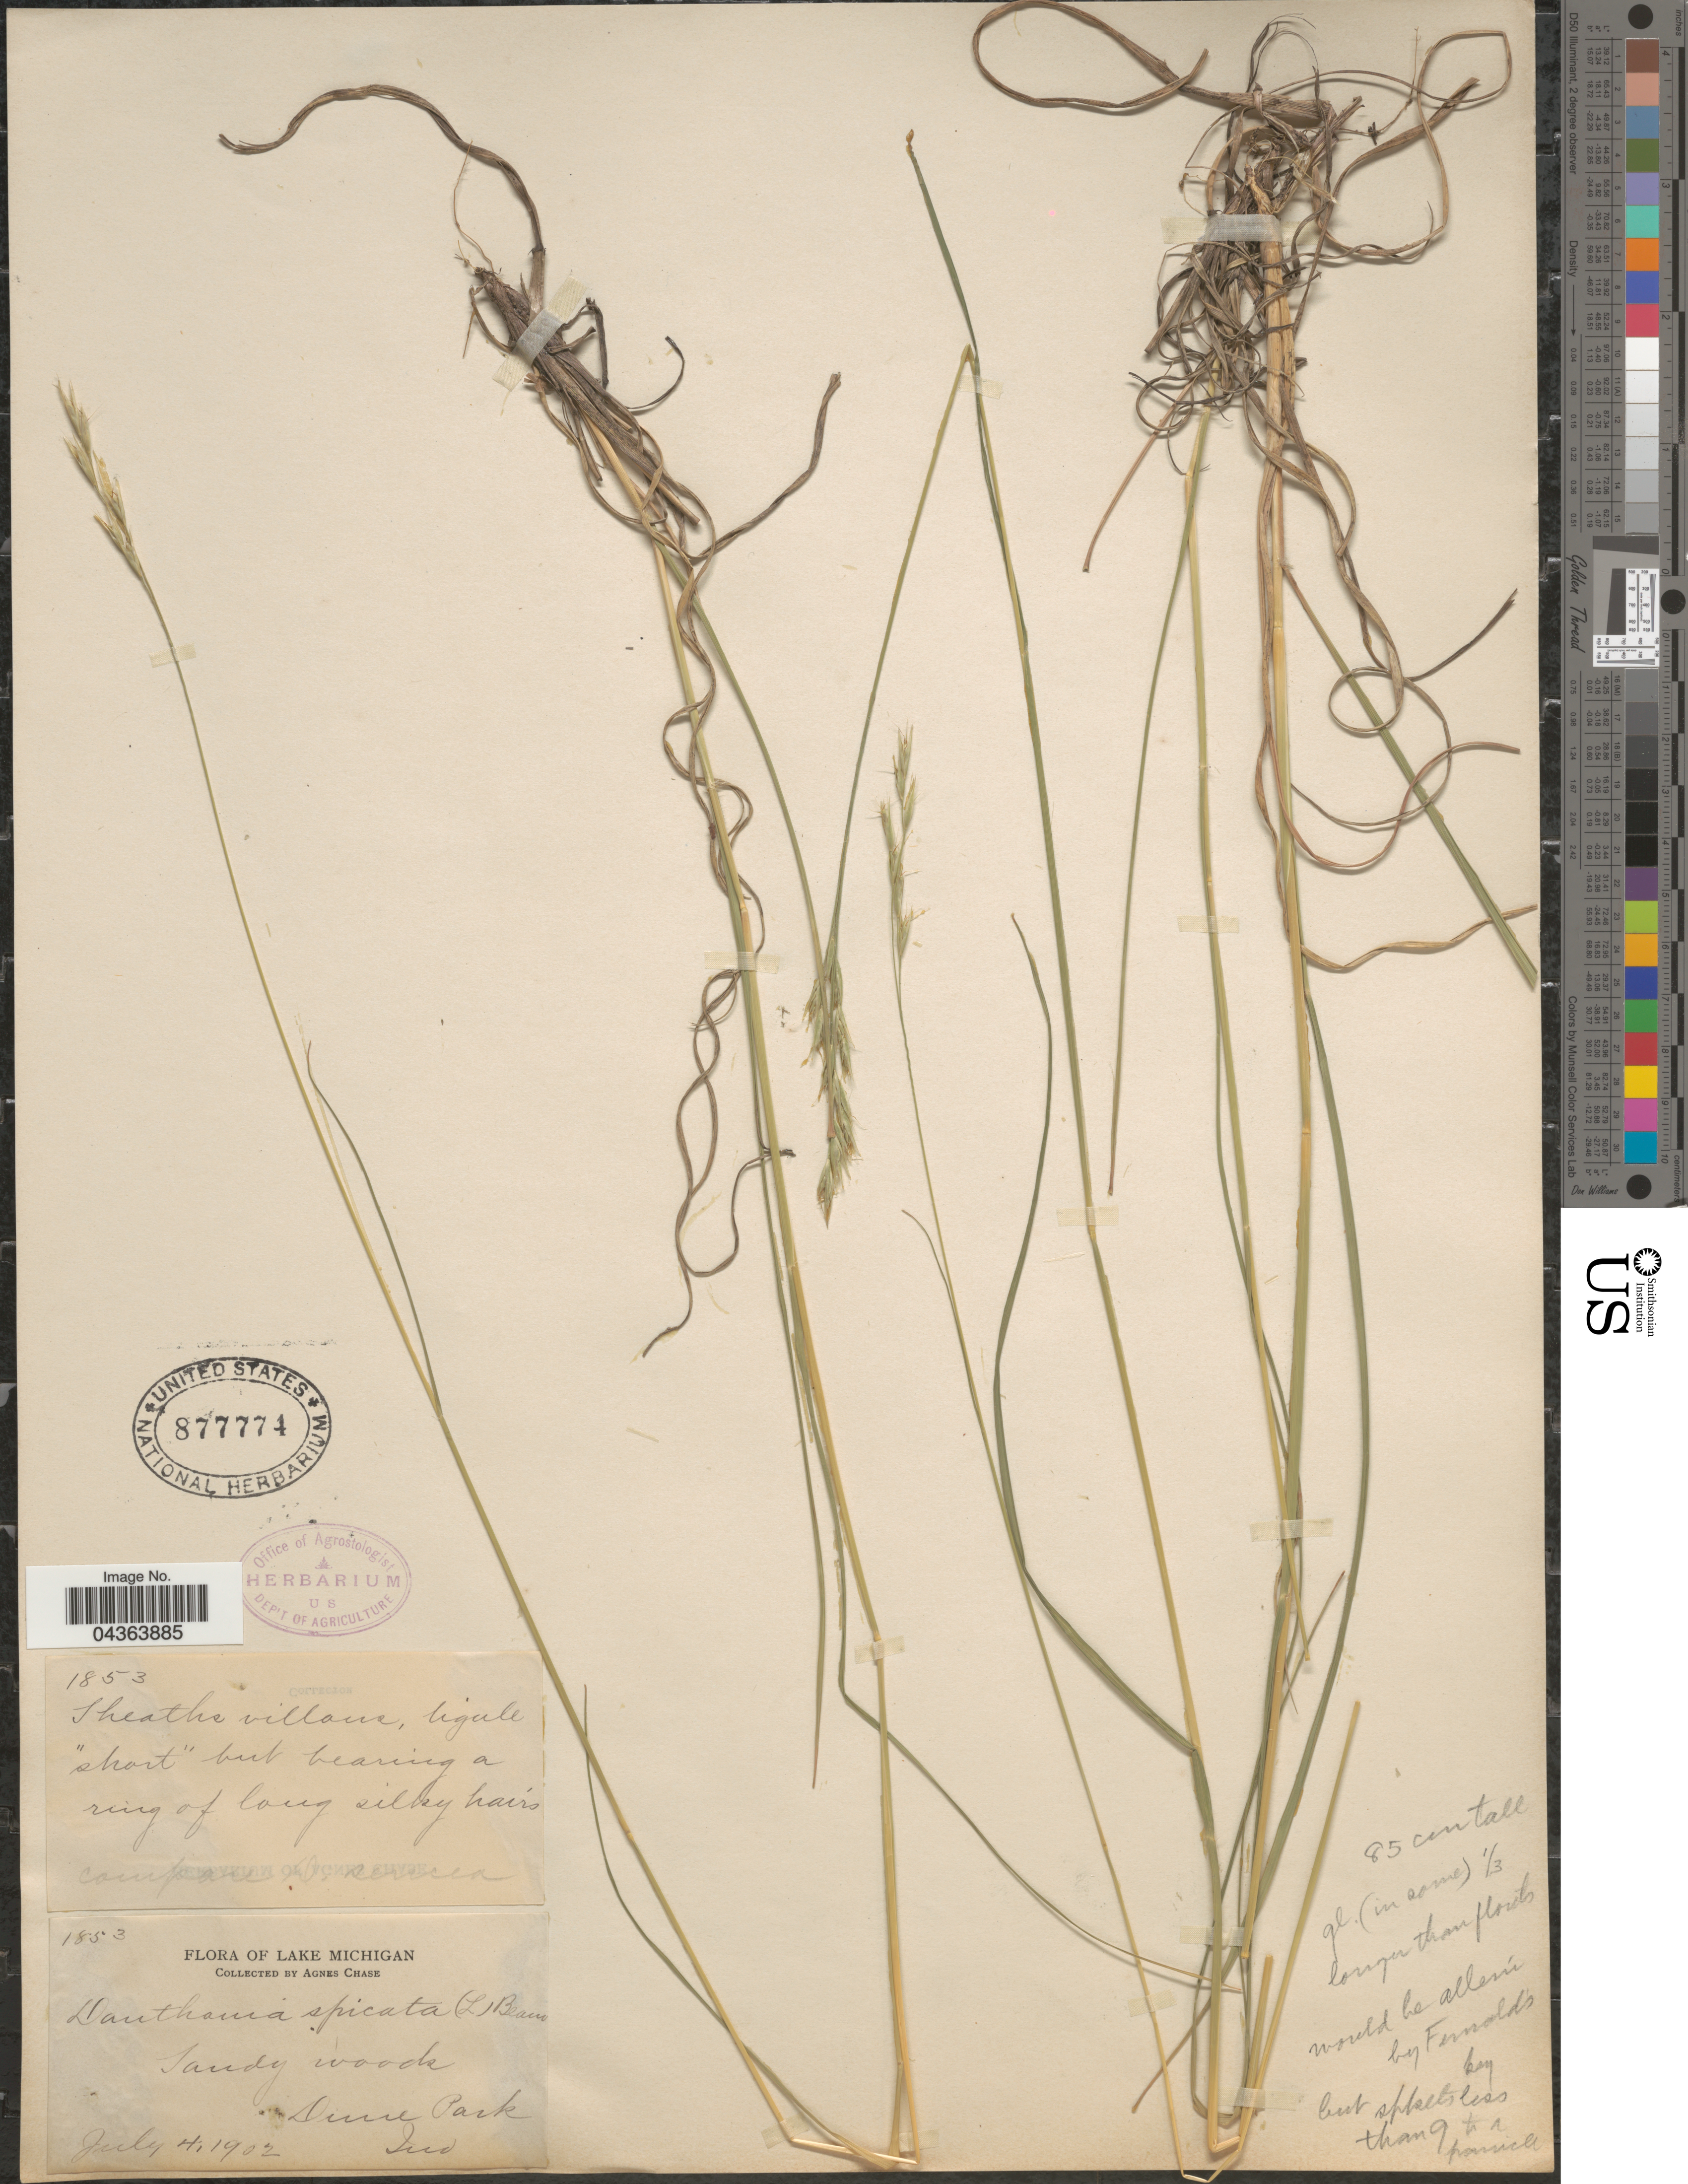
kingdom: Plantae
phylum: Tracheophyta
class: Liliopsida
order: Poales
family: Poaceae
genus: Danthonia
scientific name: Danthonia spicata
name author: (L.) P. Beauv. ex Roem. & Schult.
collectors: A. Chase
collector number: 1853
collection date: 1902-07-04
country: United States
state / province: Indiana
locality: Lake Michigan. Dune Park.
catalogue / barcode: US 877774